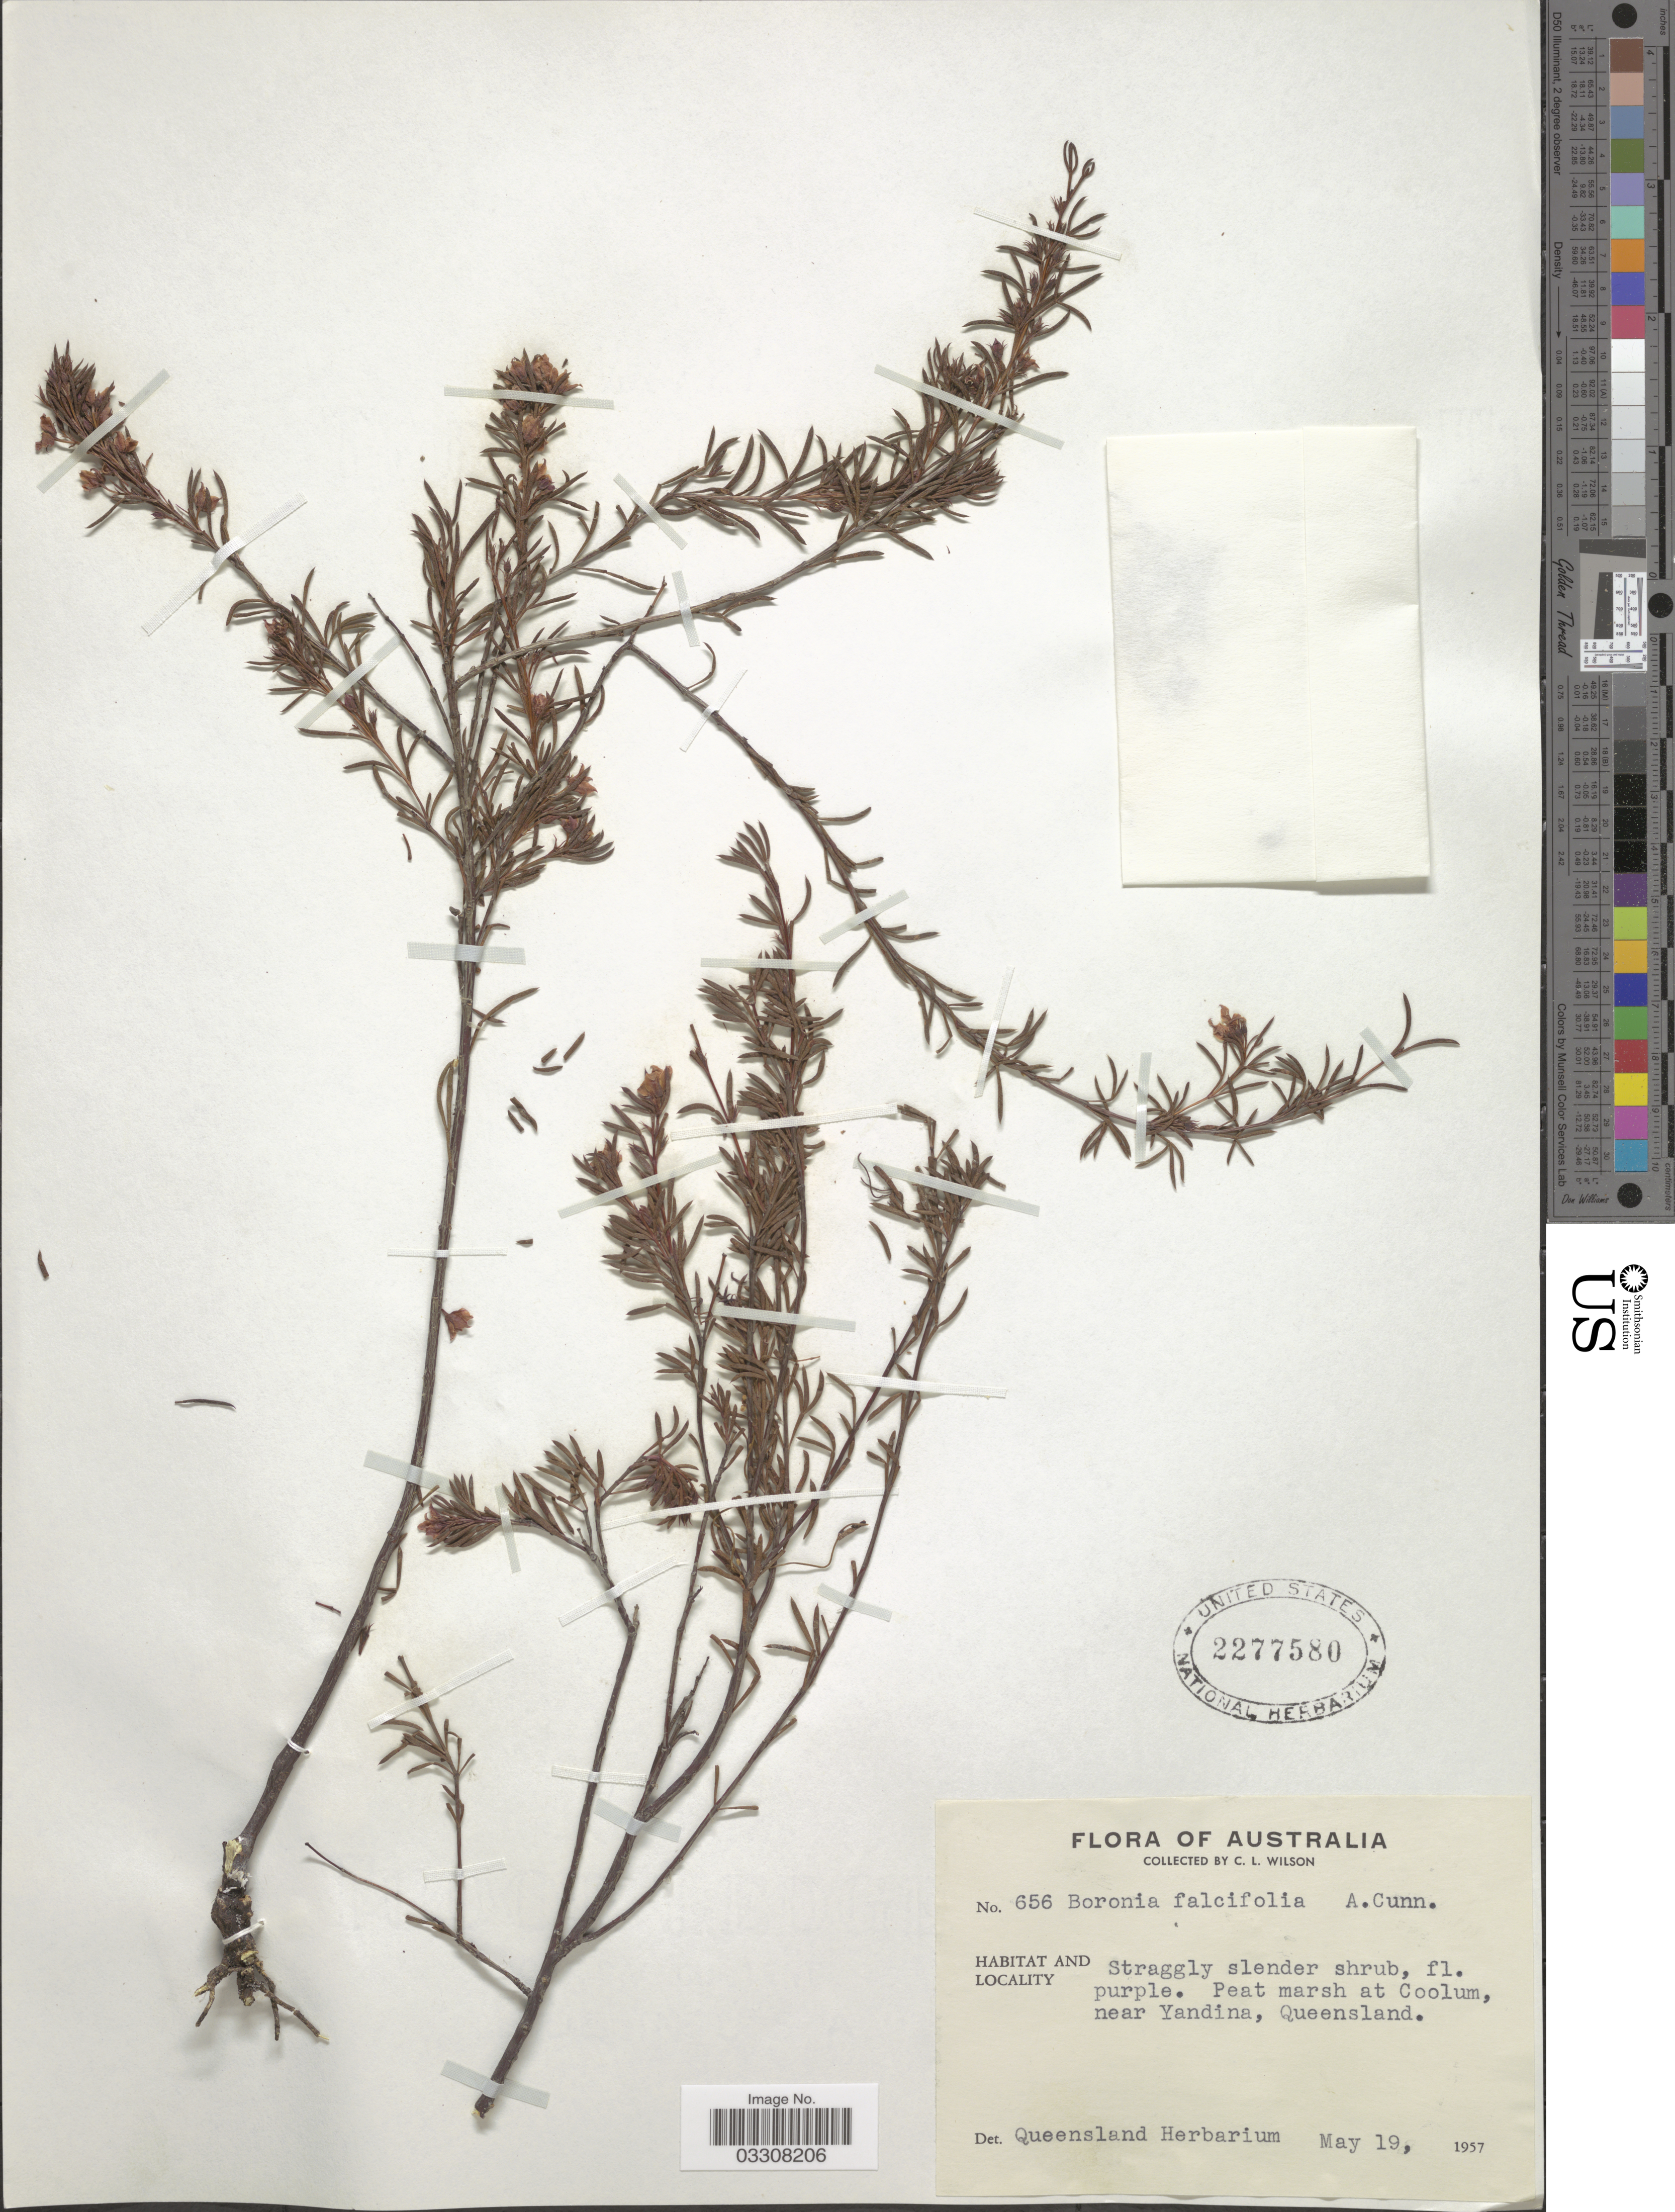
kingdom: Plantae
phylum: Tracheophyta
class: Magnoliopsida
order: Sapindales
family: Rutaceae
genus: Boronia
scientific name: Boronia falcifolia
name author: A. Cunn.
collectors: C. L. Wilson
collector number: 656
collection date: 1957-05-19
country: Australia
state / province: Queensland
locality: Peat marsh at Coolum, near Yandina.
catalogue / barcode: US 2277580